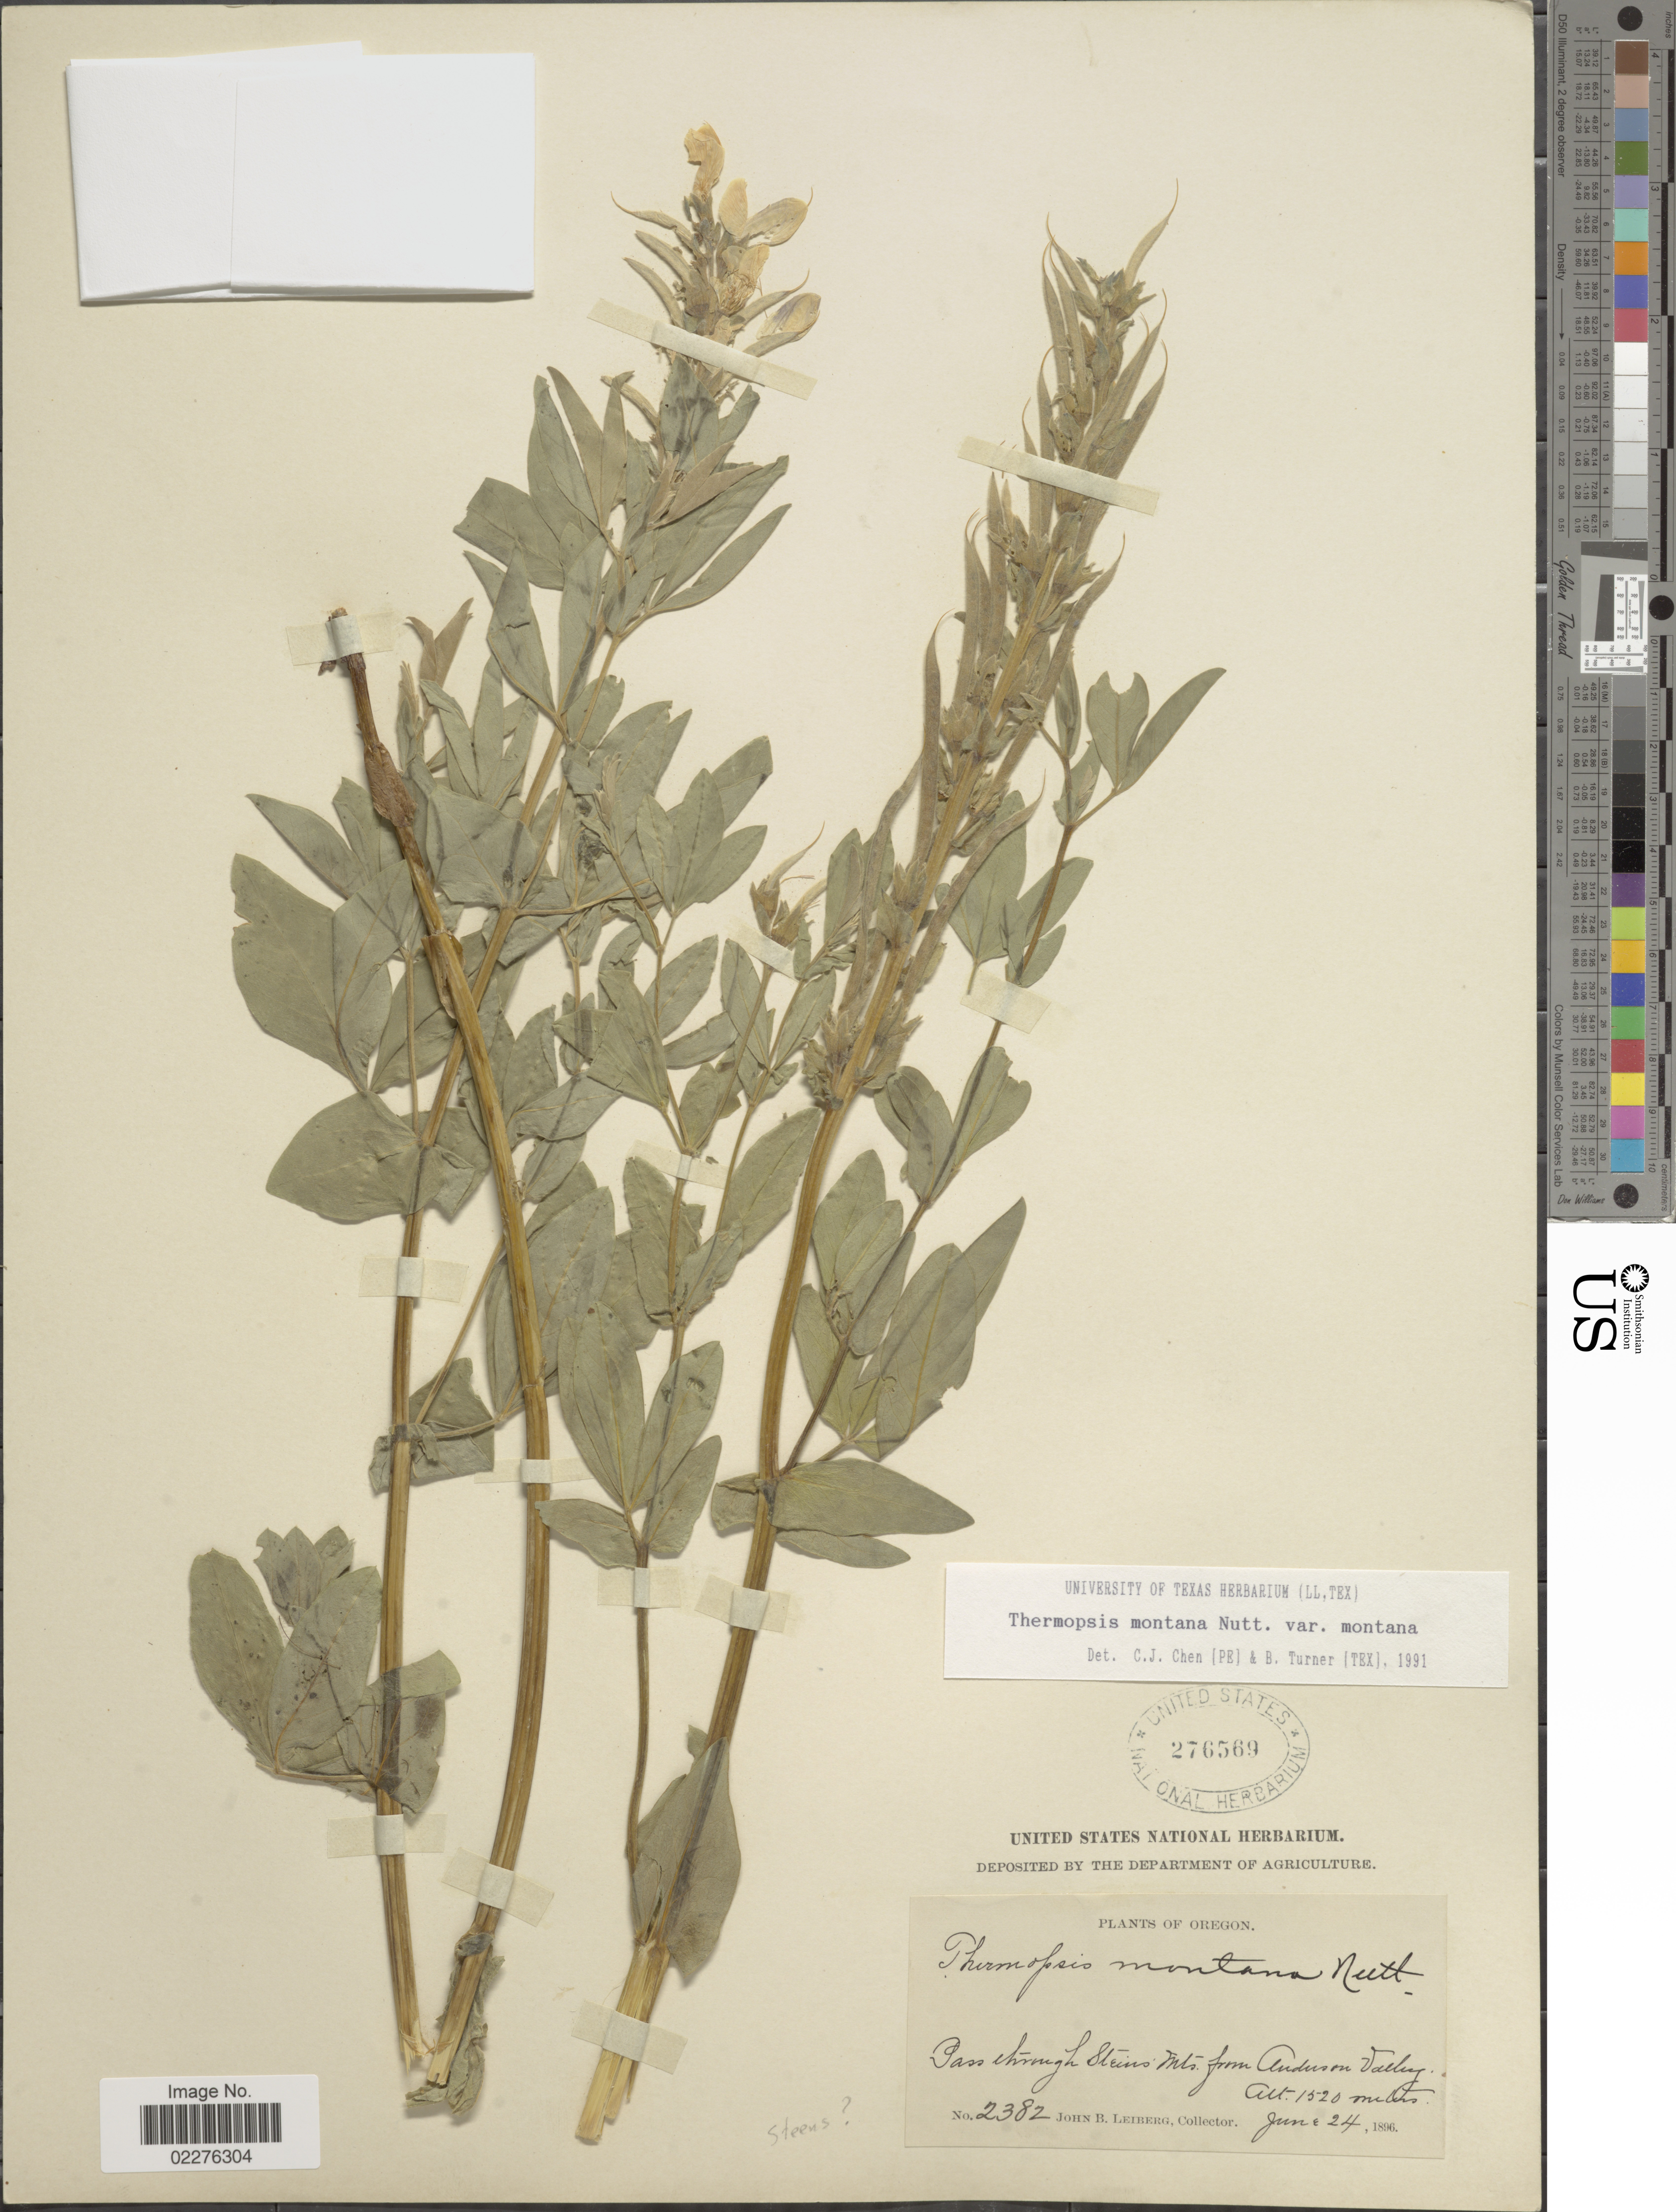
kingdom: Plantae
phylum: Tracheophyta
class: Magnoliopsida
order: Fabales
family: Fabaceae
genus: Thermopsis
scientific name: Thermopsis montana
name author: Nutt.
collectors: J. B. Leiberg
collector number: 2382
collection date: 1896-06-24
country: United States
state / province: Oregon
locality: Pass through Stevens Mts from Anderson Valley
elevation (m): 1520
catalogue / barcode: US 276569